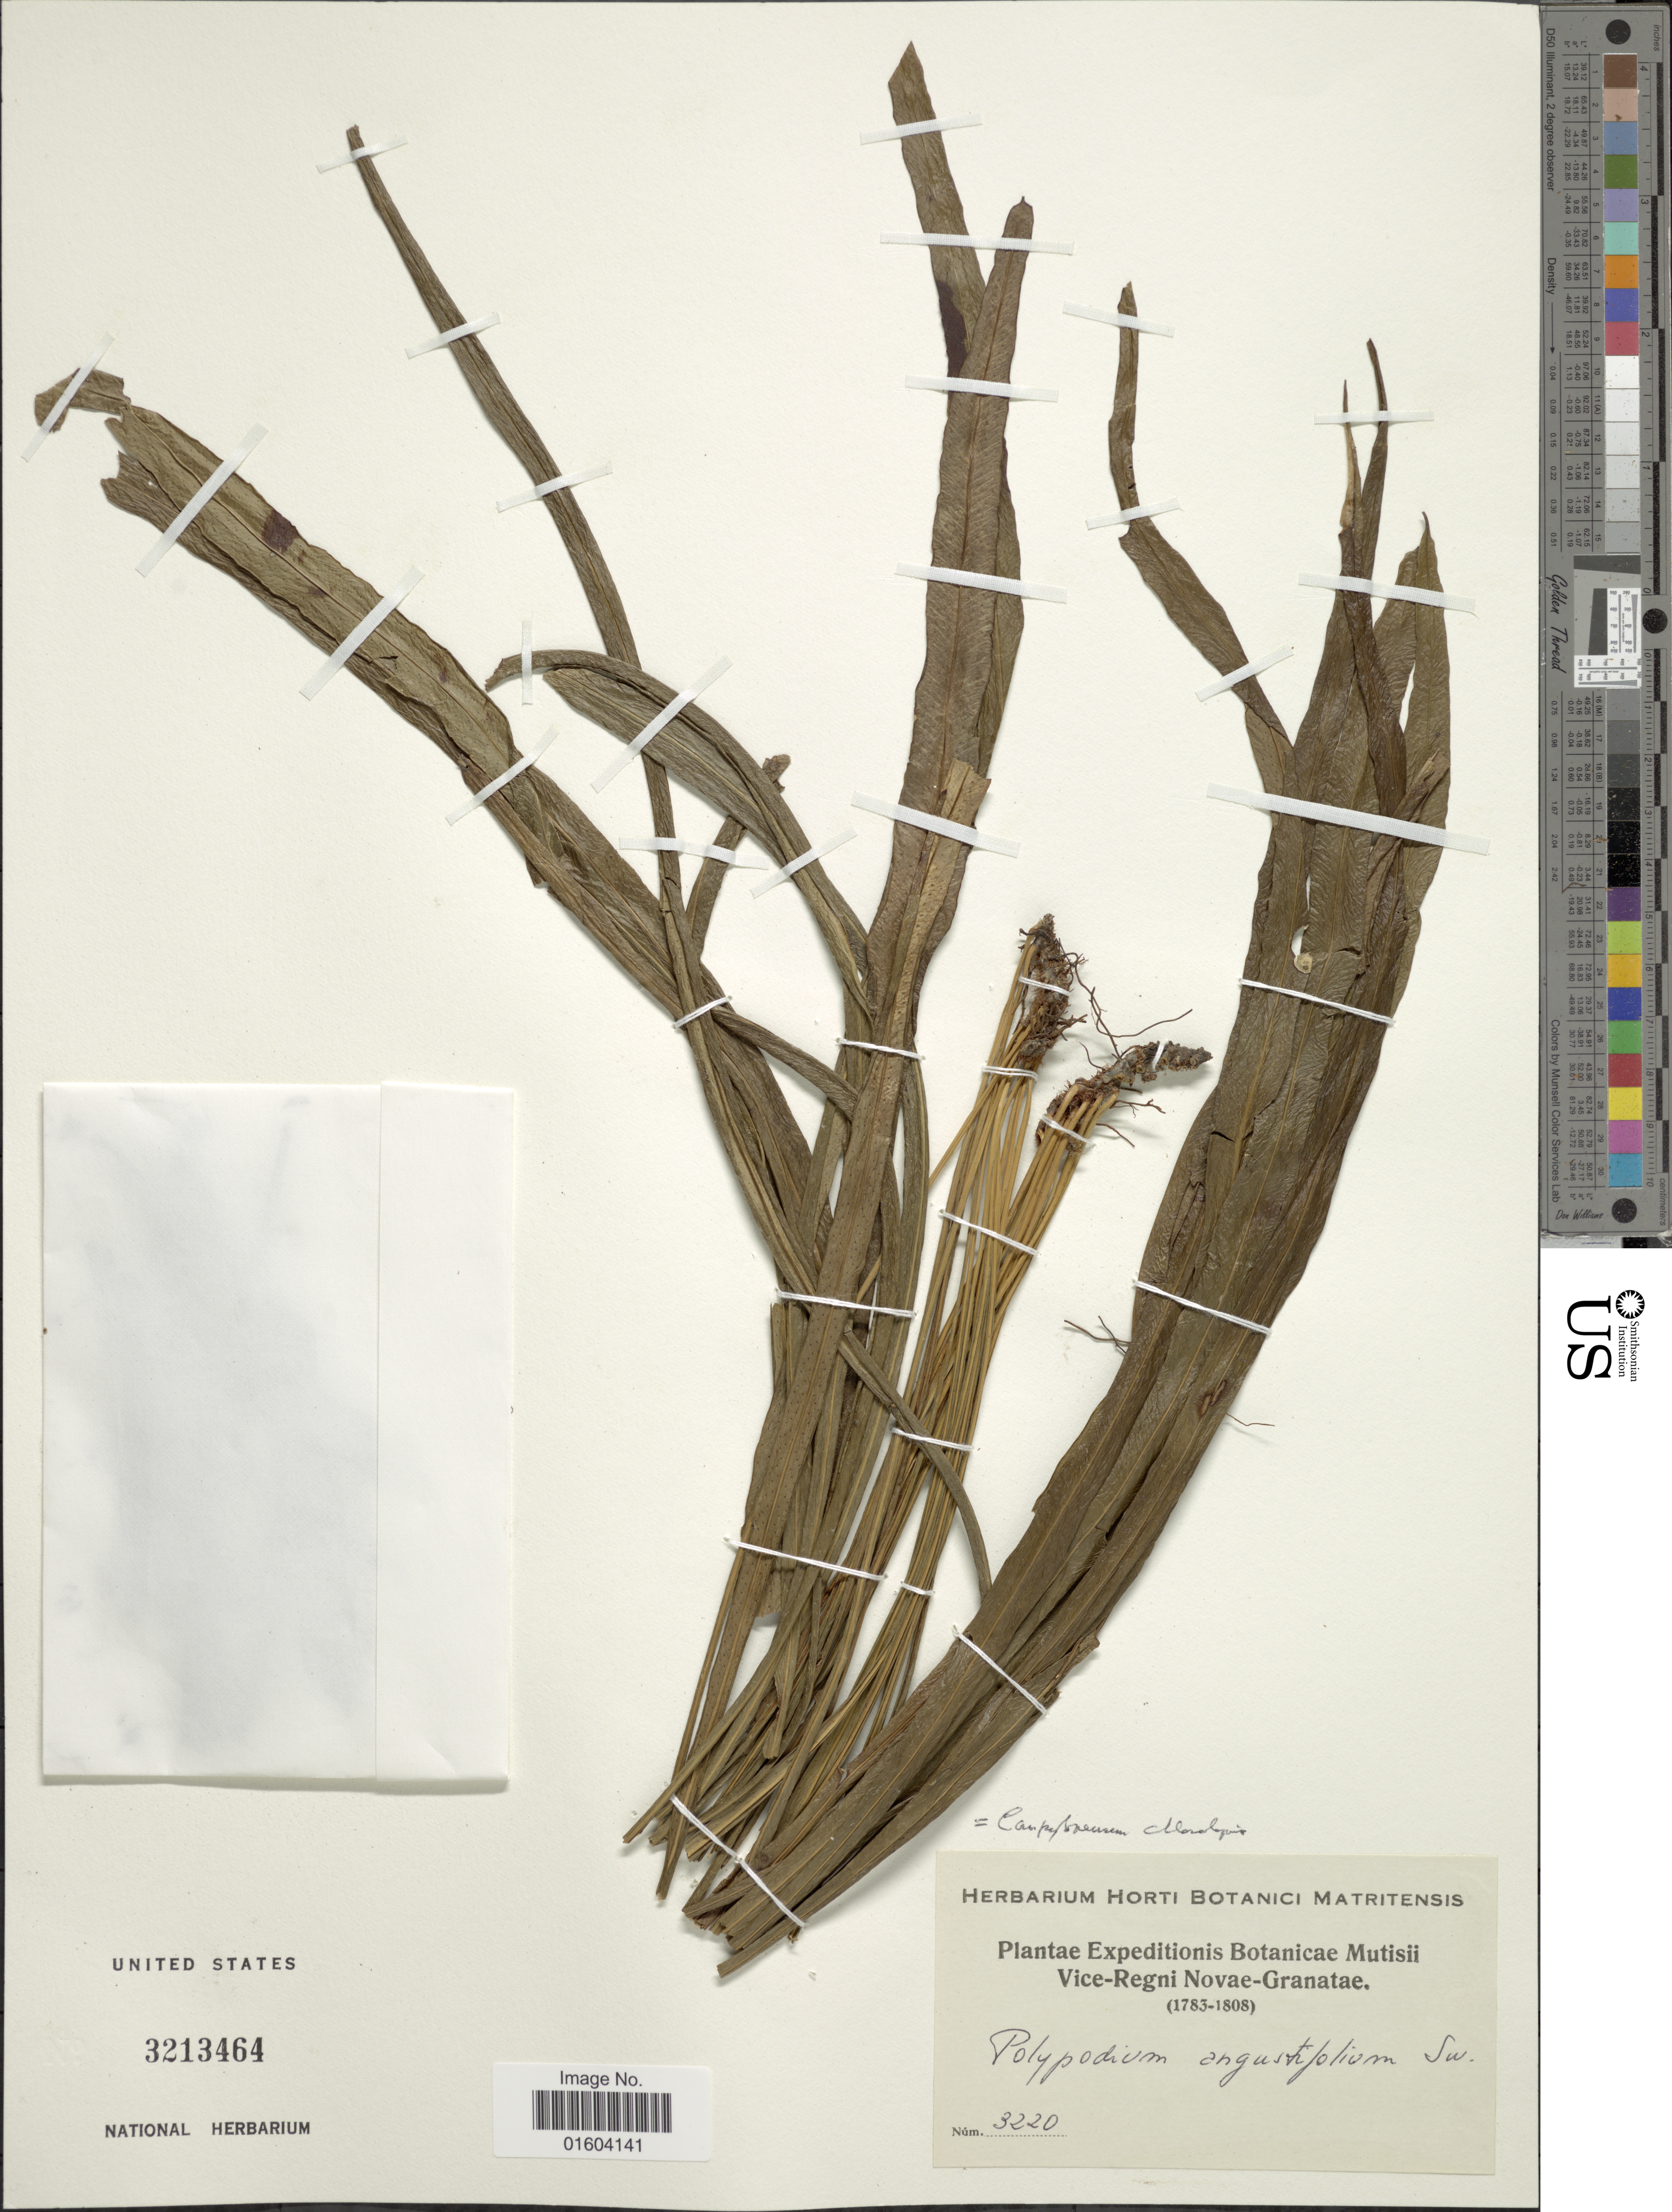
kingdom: Plantae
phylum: Tracheophyta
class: Polypodiopsida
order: Polypodiales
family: Polypodiaceae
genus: Campyloneurum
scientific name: Campyloneurum chlorolepis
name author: Alston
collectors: Herbarium Horti Botanici Matritensis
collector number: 3220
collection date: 1783/1808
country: Colombia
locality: Vice Regni novae - Granatae.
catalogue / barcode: US 3213464